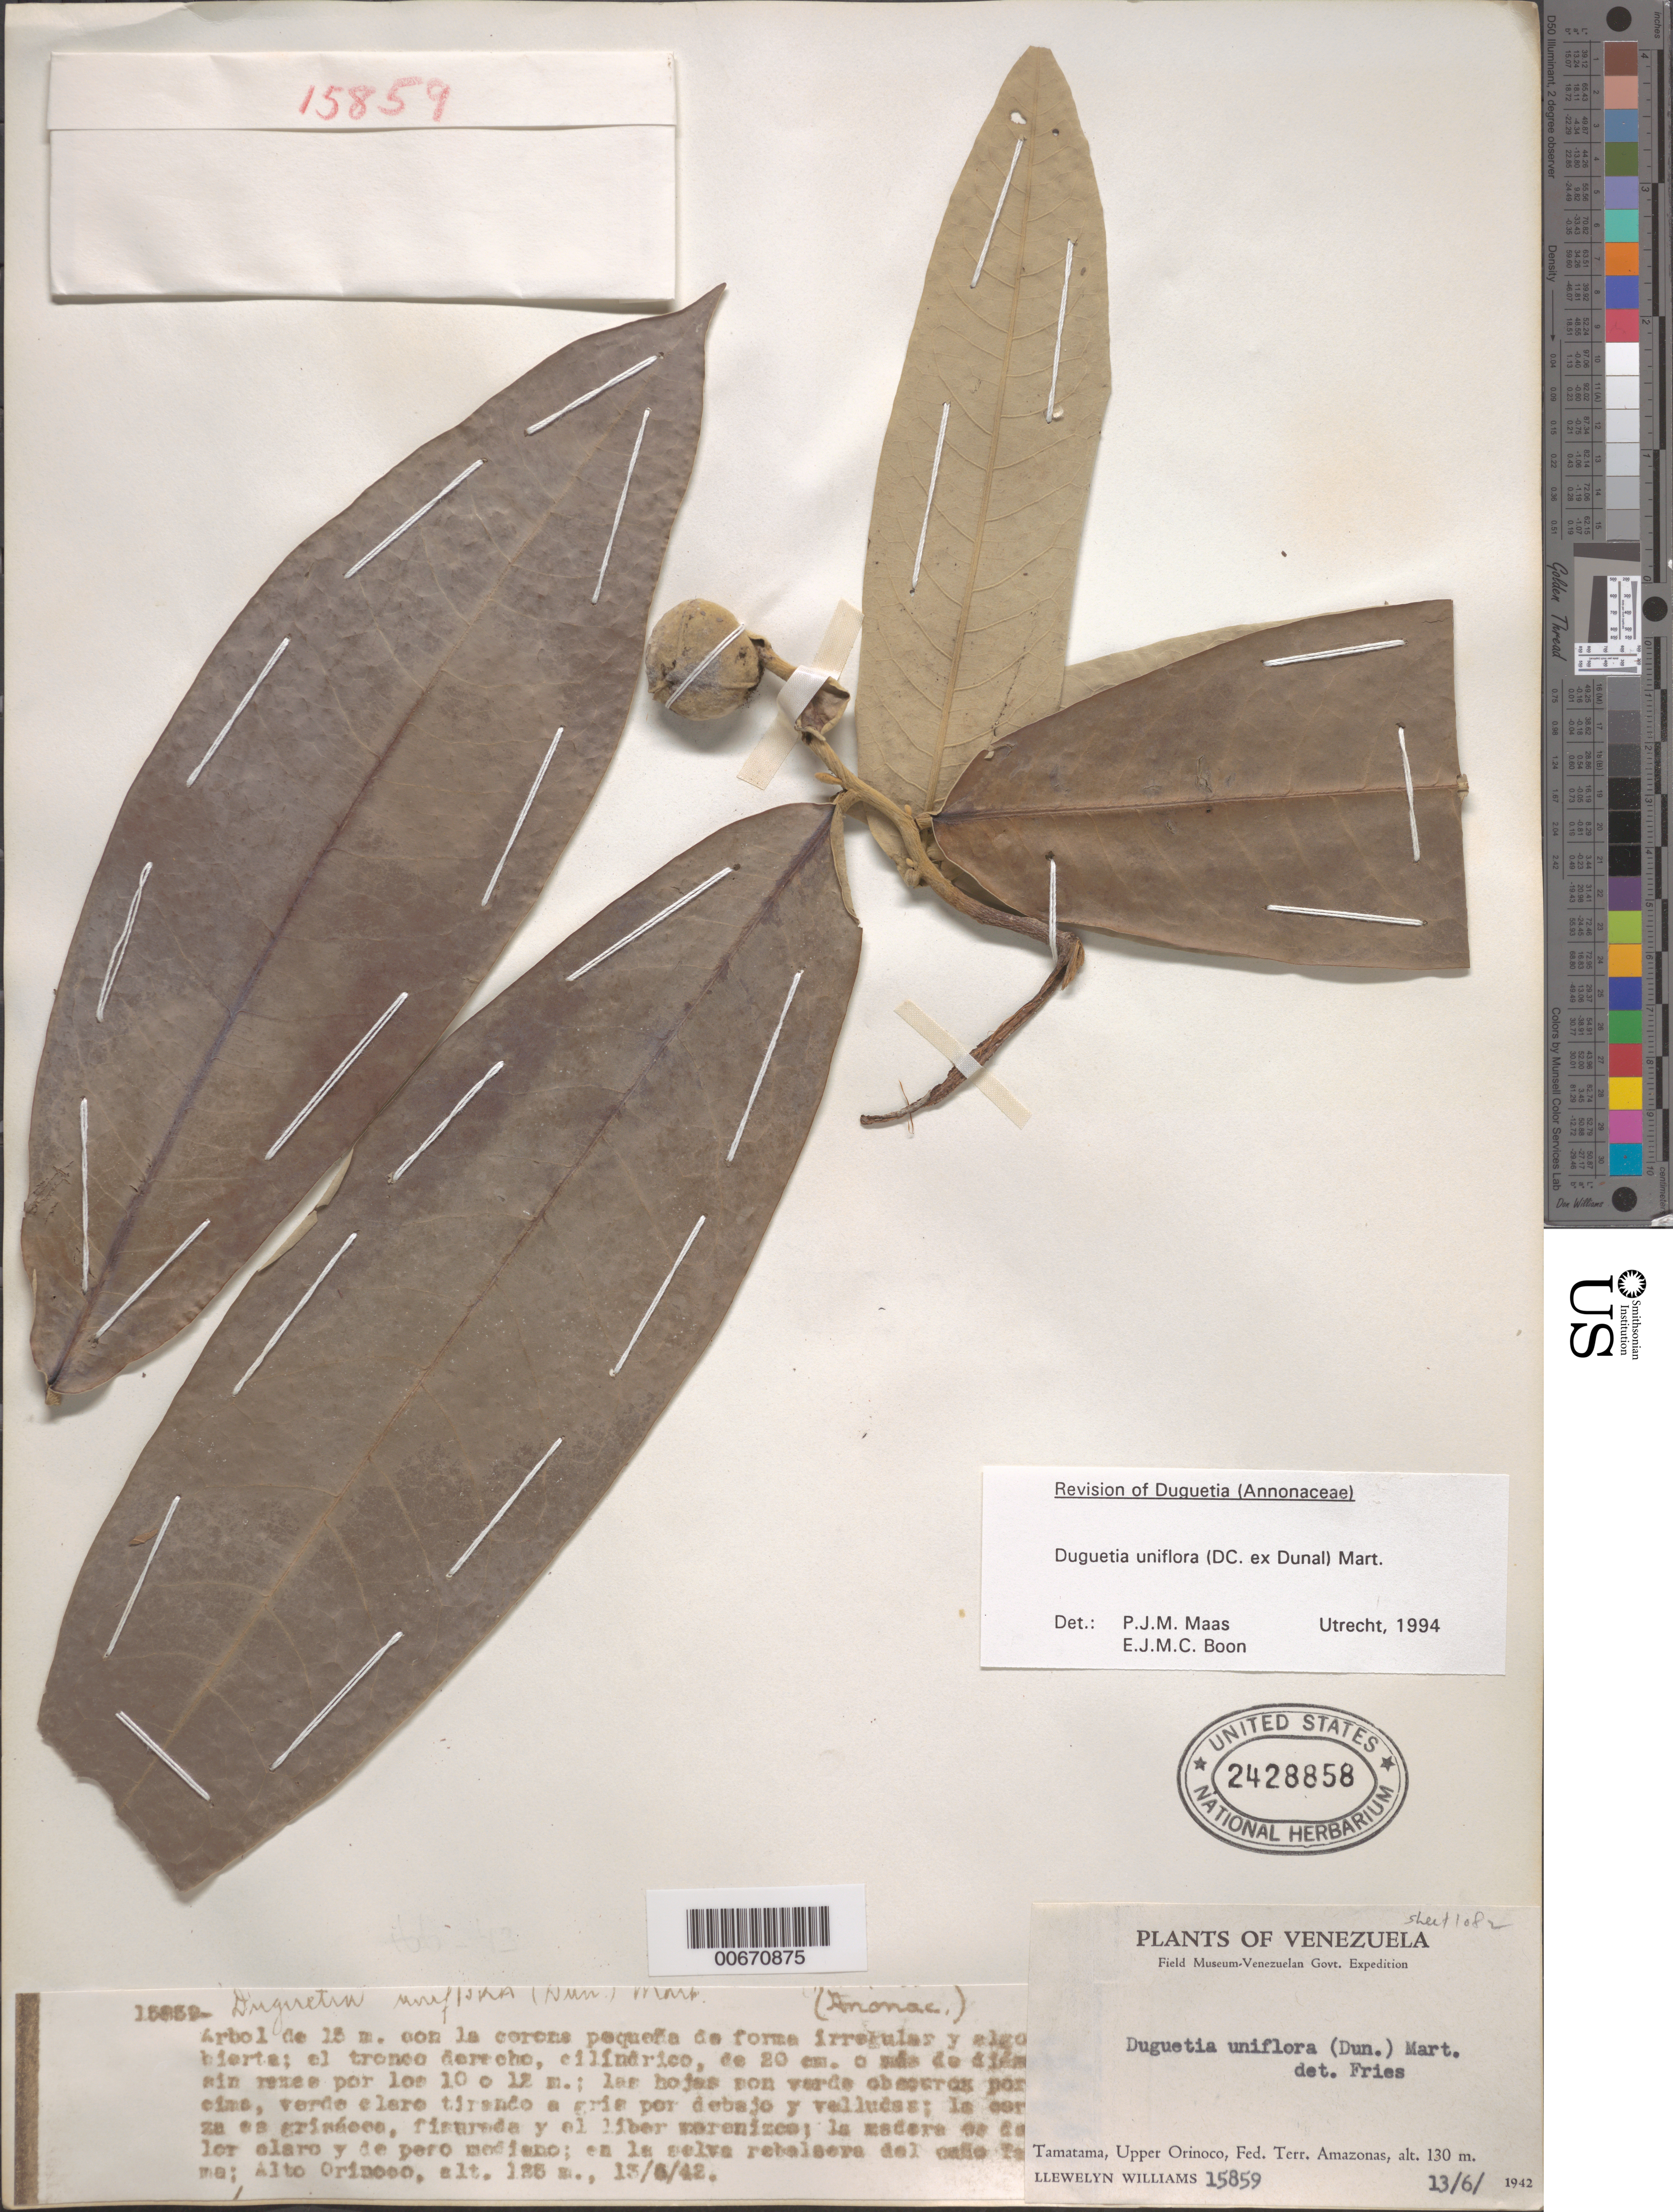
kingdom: Plantae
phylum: Tracheophyta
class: Magnoliopsida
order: Magnoliales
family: Annonaceae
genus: Duguetia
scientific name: Duguetia uniflora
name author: (DC. ex Dunal) Mart.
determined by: Maas, P. J.; Boon, E. J.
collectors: Ll. Williams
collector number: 15859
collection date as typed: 13-Jun-42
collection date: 1942-06-13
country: Venezuela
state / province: Amazonas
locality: Tamatama, Alto Río Orinoco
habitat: Selva rebalsera del caño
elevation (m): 125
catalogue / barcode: US 2428858